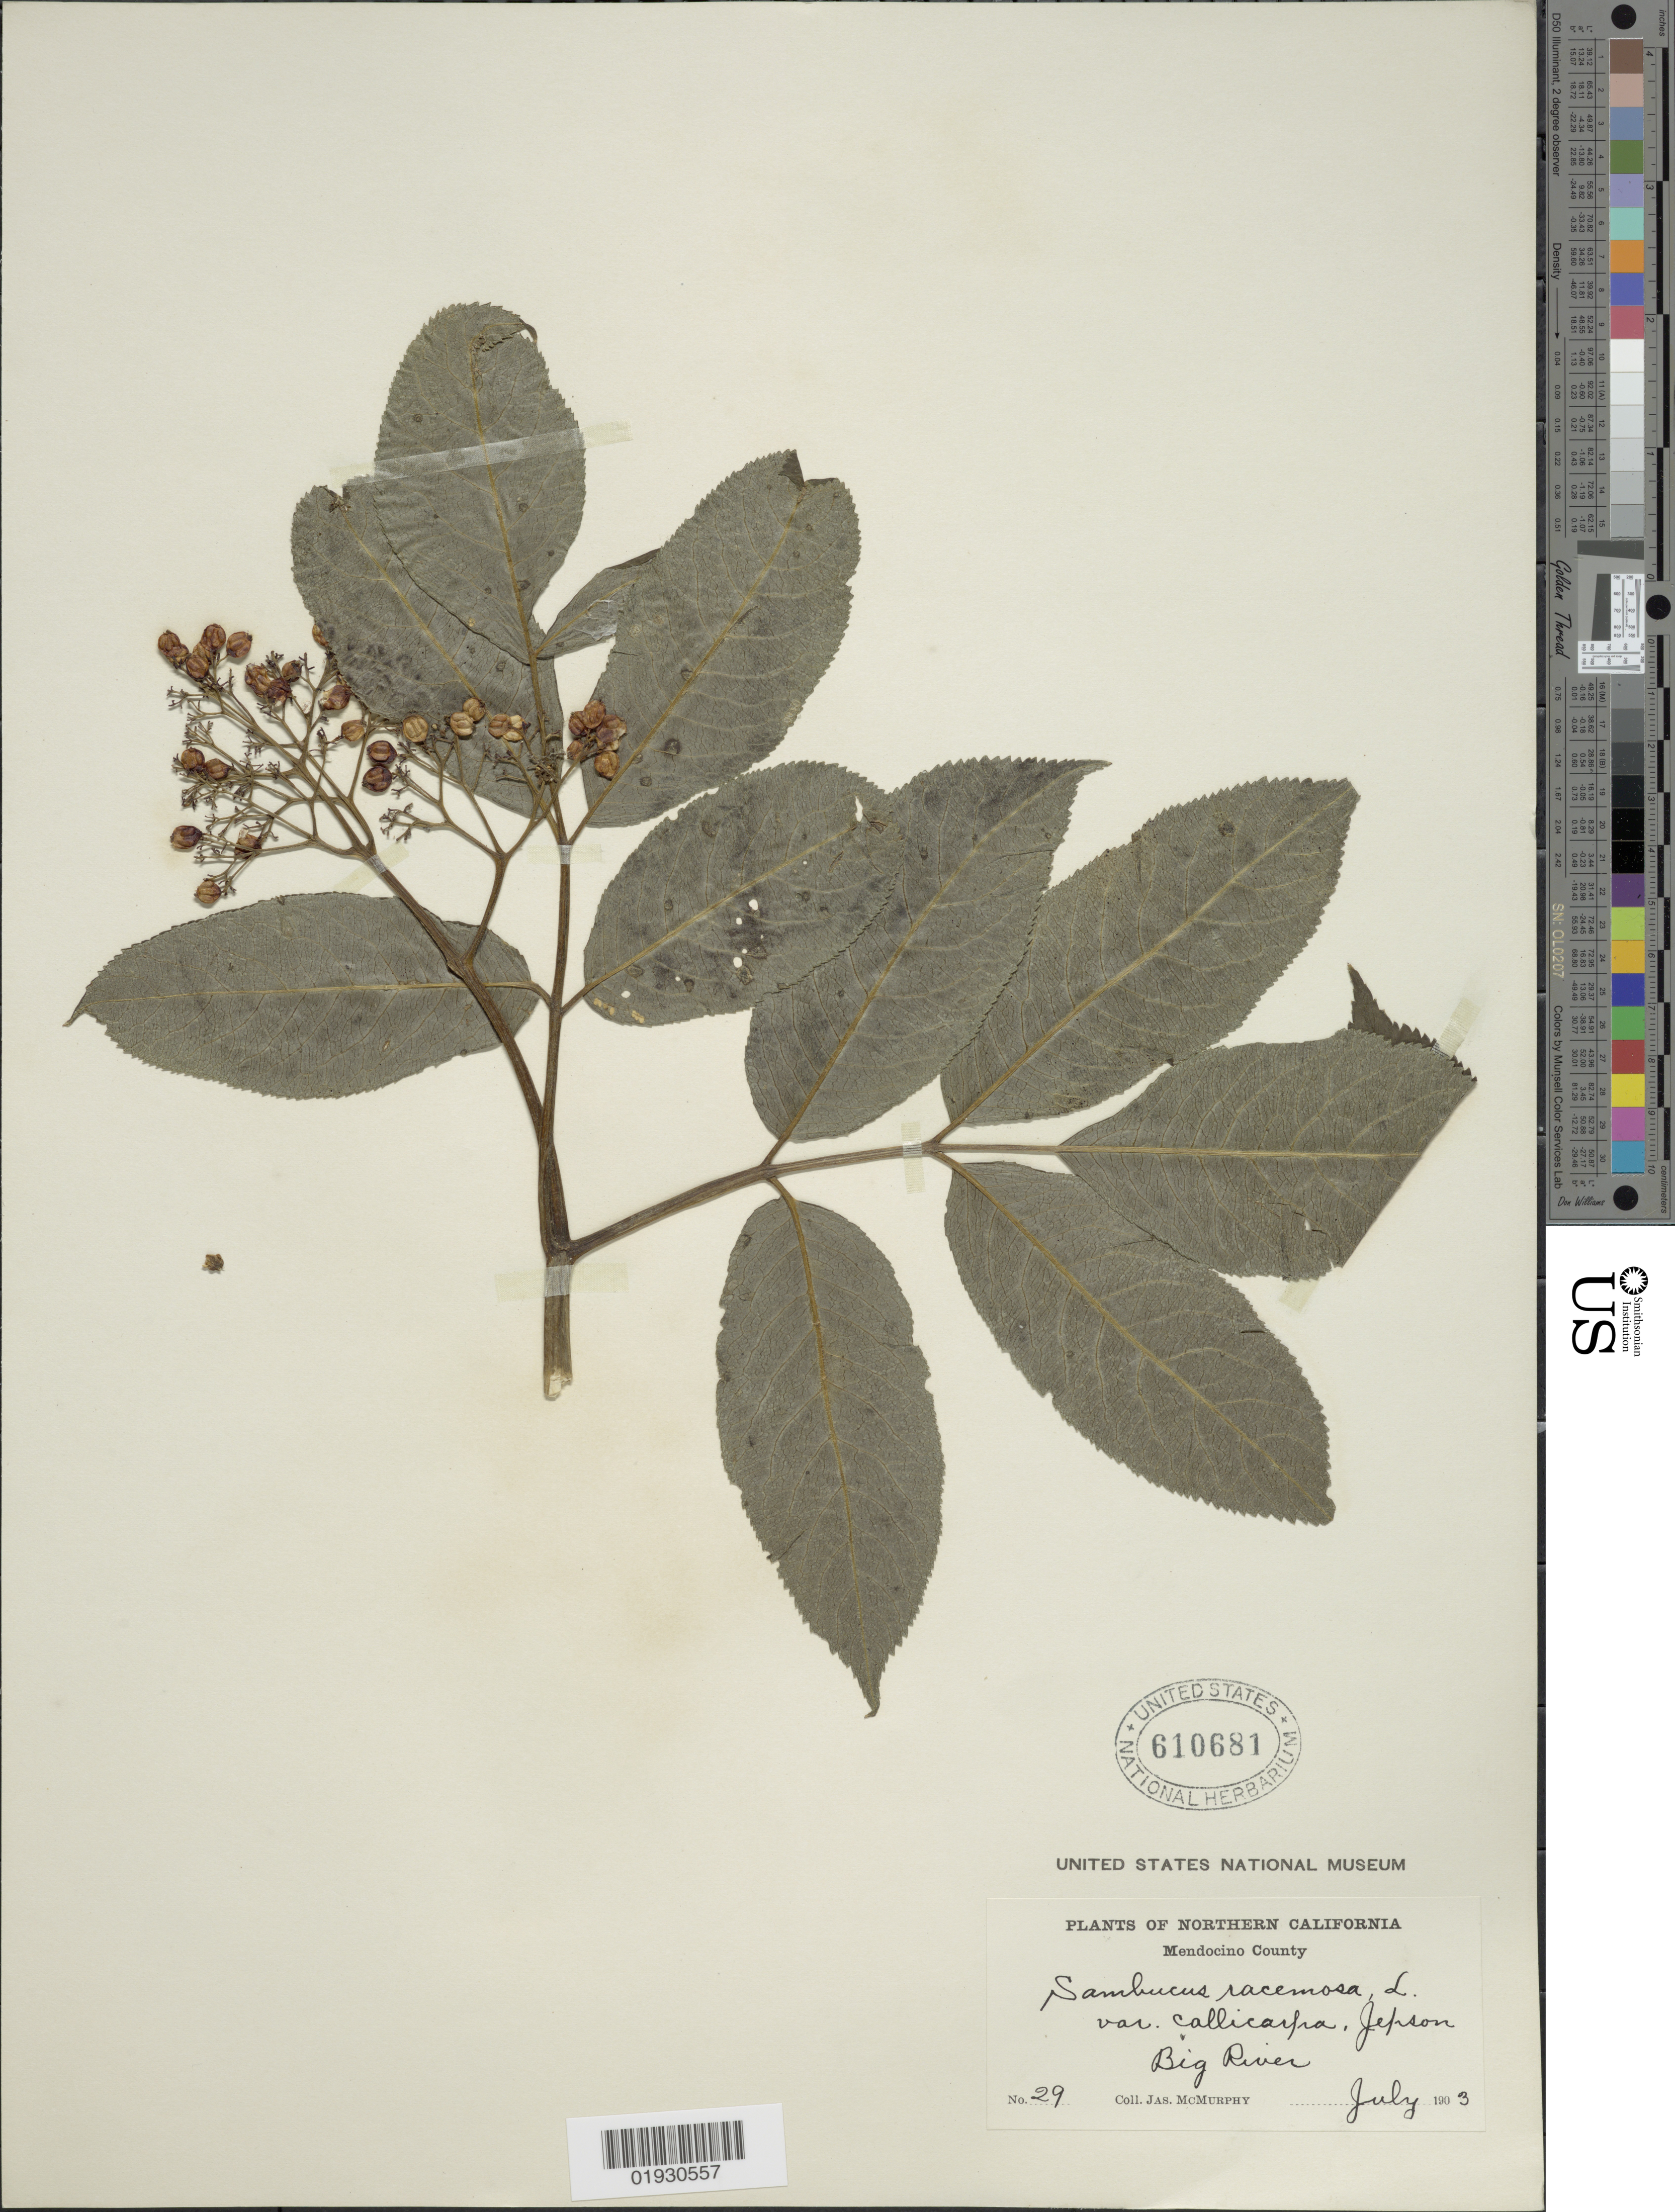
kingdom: Plantae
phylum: Tracheophyta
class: Magnoliopsida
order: Dipsacales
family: Viburnaceae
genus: Sambucus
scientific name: Sambucus callicarpa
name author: Greene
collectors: J. McMurphy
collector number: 29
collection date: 1903-07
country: United States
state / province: California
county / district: Mendocino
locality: Northern California. Mendocino County. Big River.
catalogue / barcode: US 610681